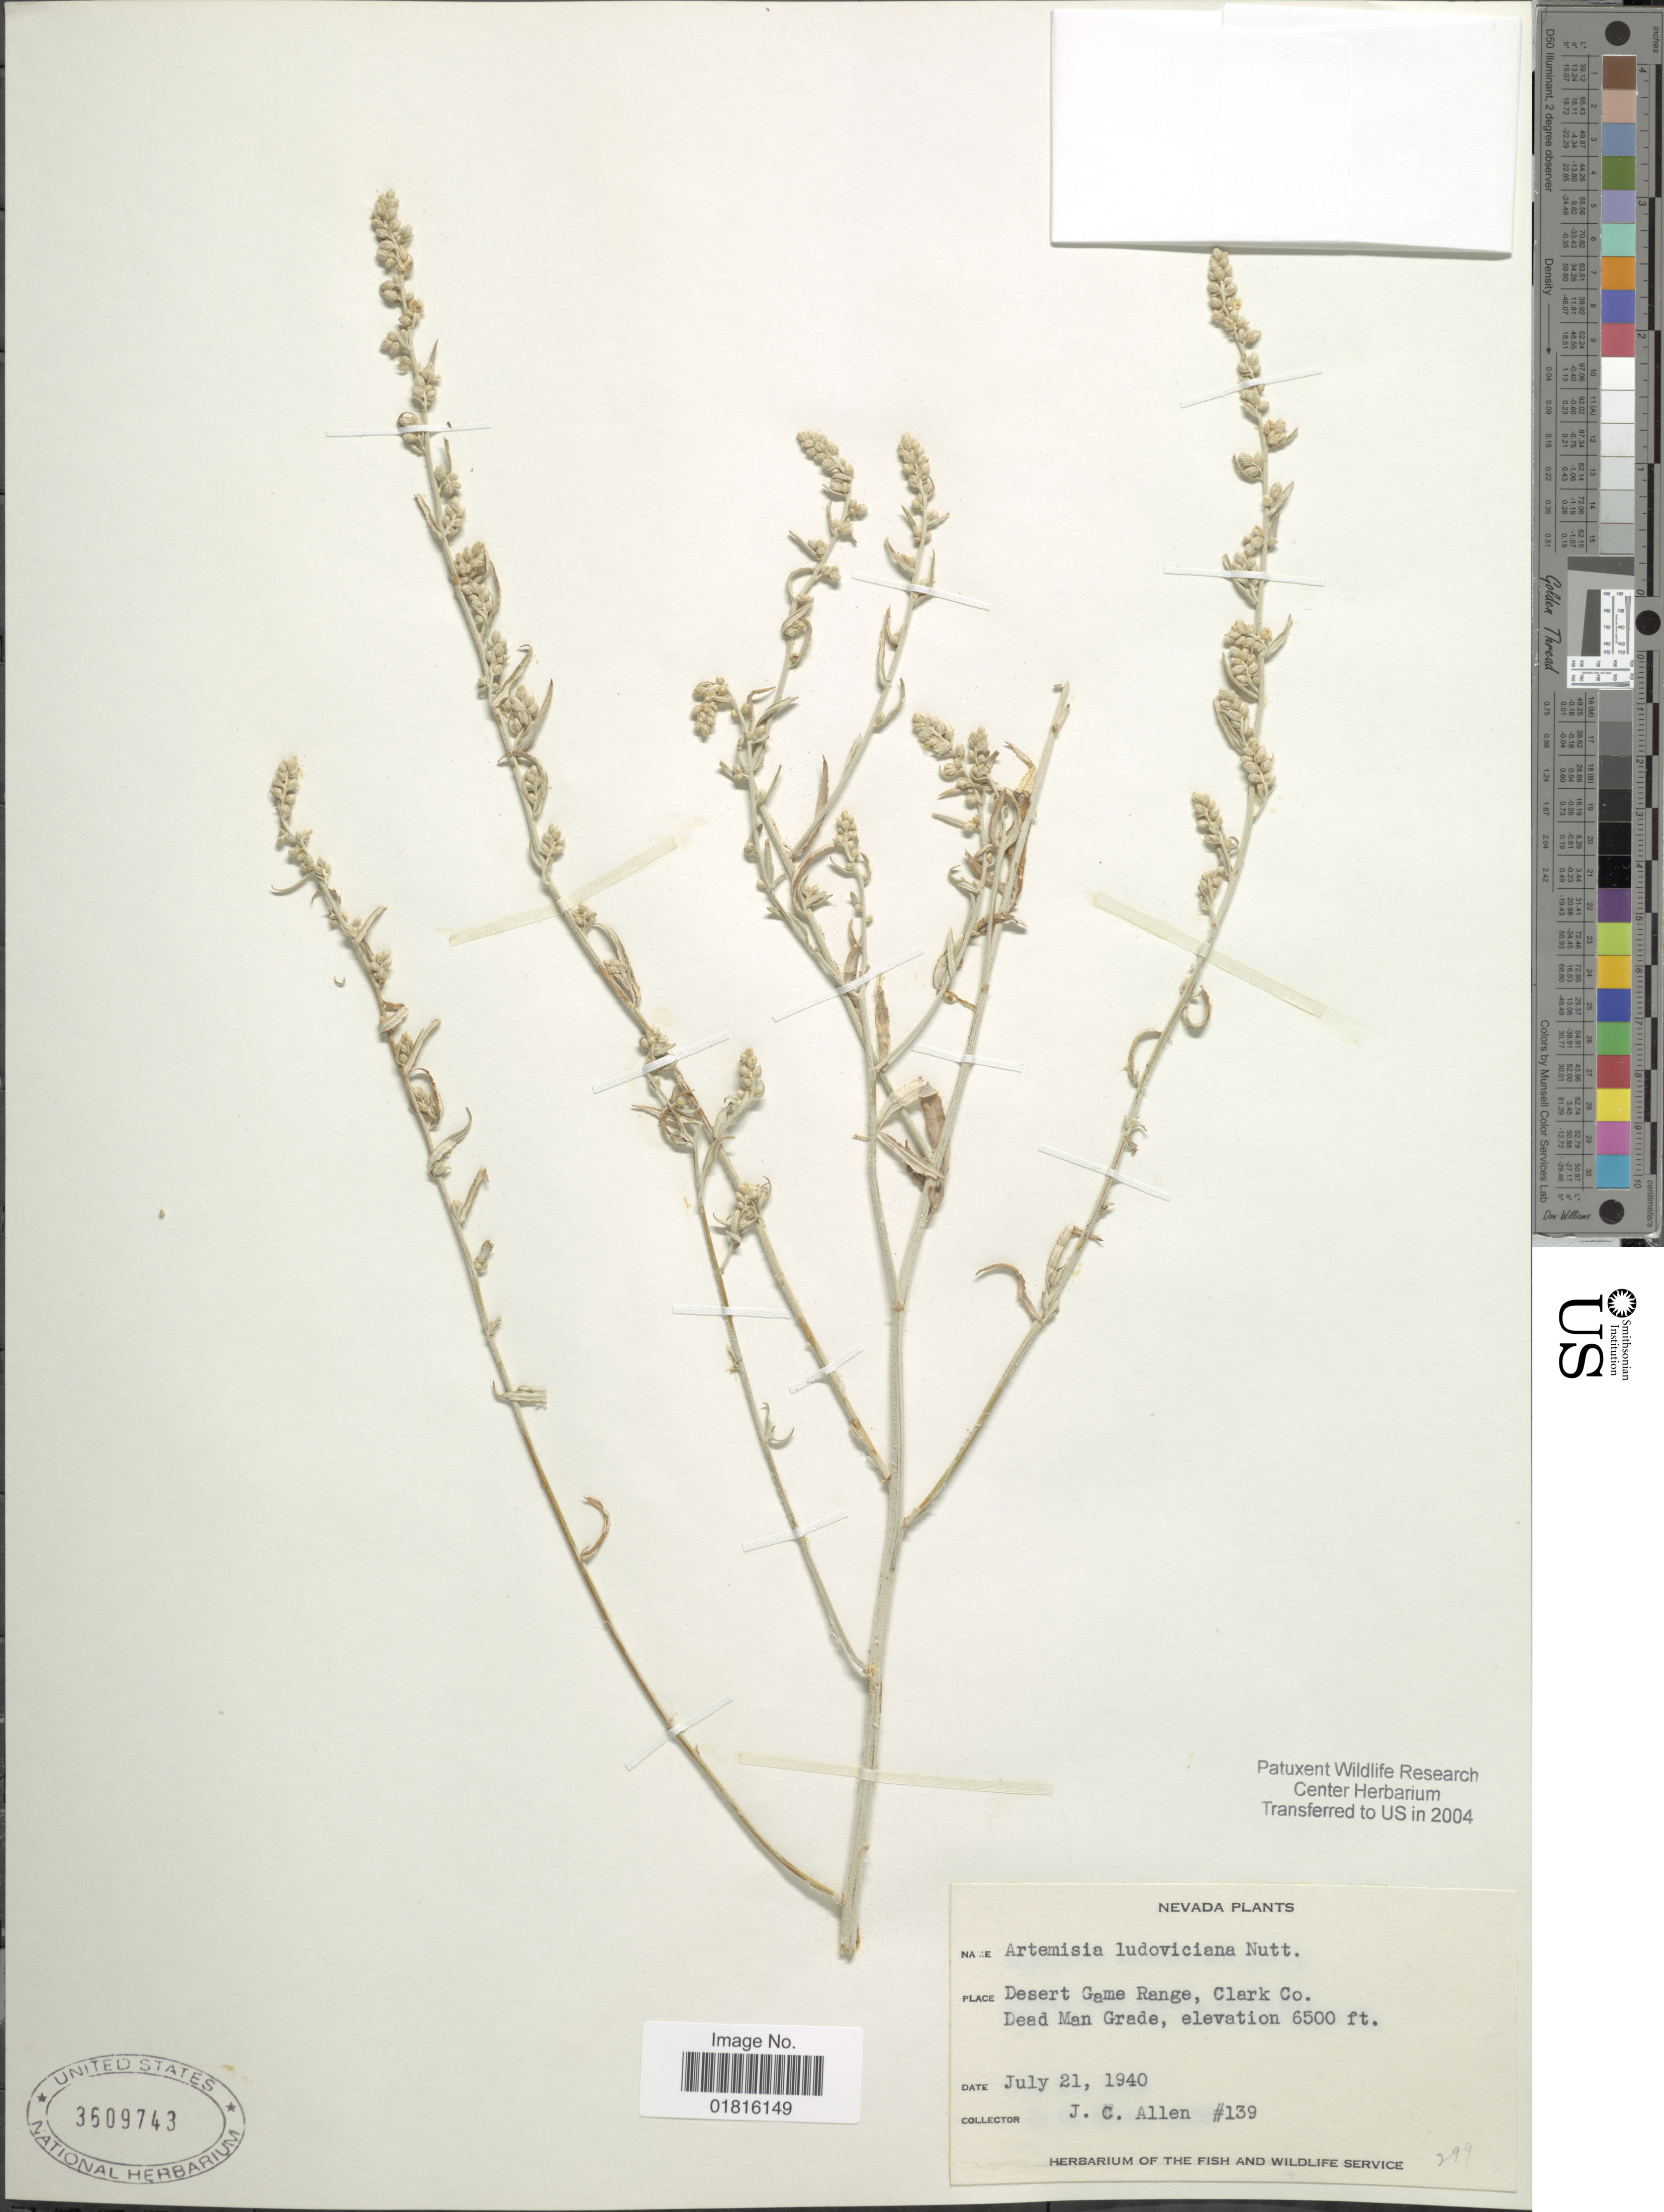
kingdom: Plantae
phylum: Tracheophyta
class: Magnoliopsida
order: Asterales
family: Asteraceae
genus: Artemisia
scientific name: Artemisia ludoviciana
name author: Nutt.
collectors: J. C. Allen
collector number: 139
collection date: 1940-07-21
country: United States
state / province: Nevada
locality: Desert Game Range, Clark Co., Dead Man Grade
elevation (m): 1981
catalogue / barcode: US 3609743